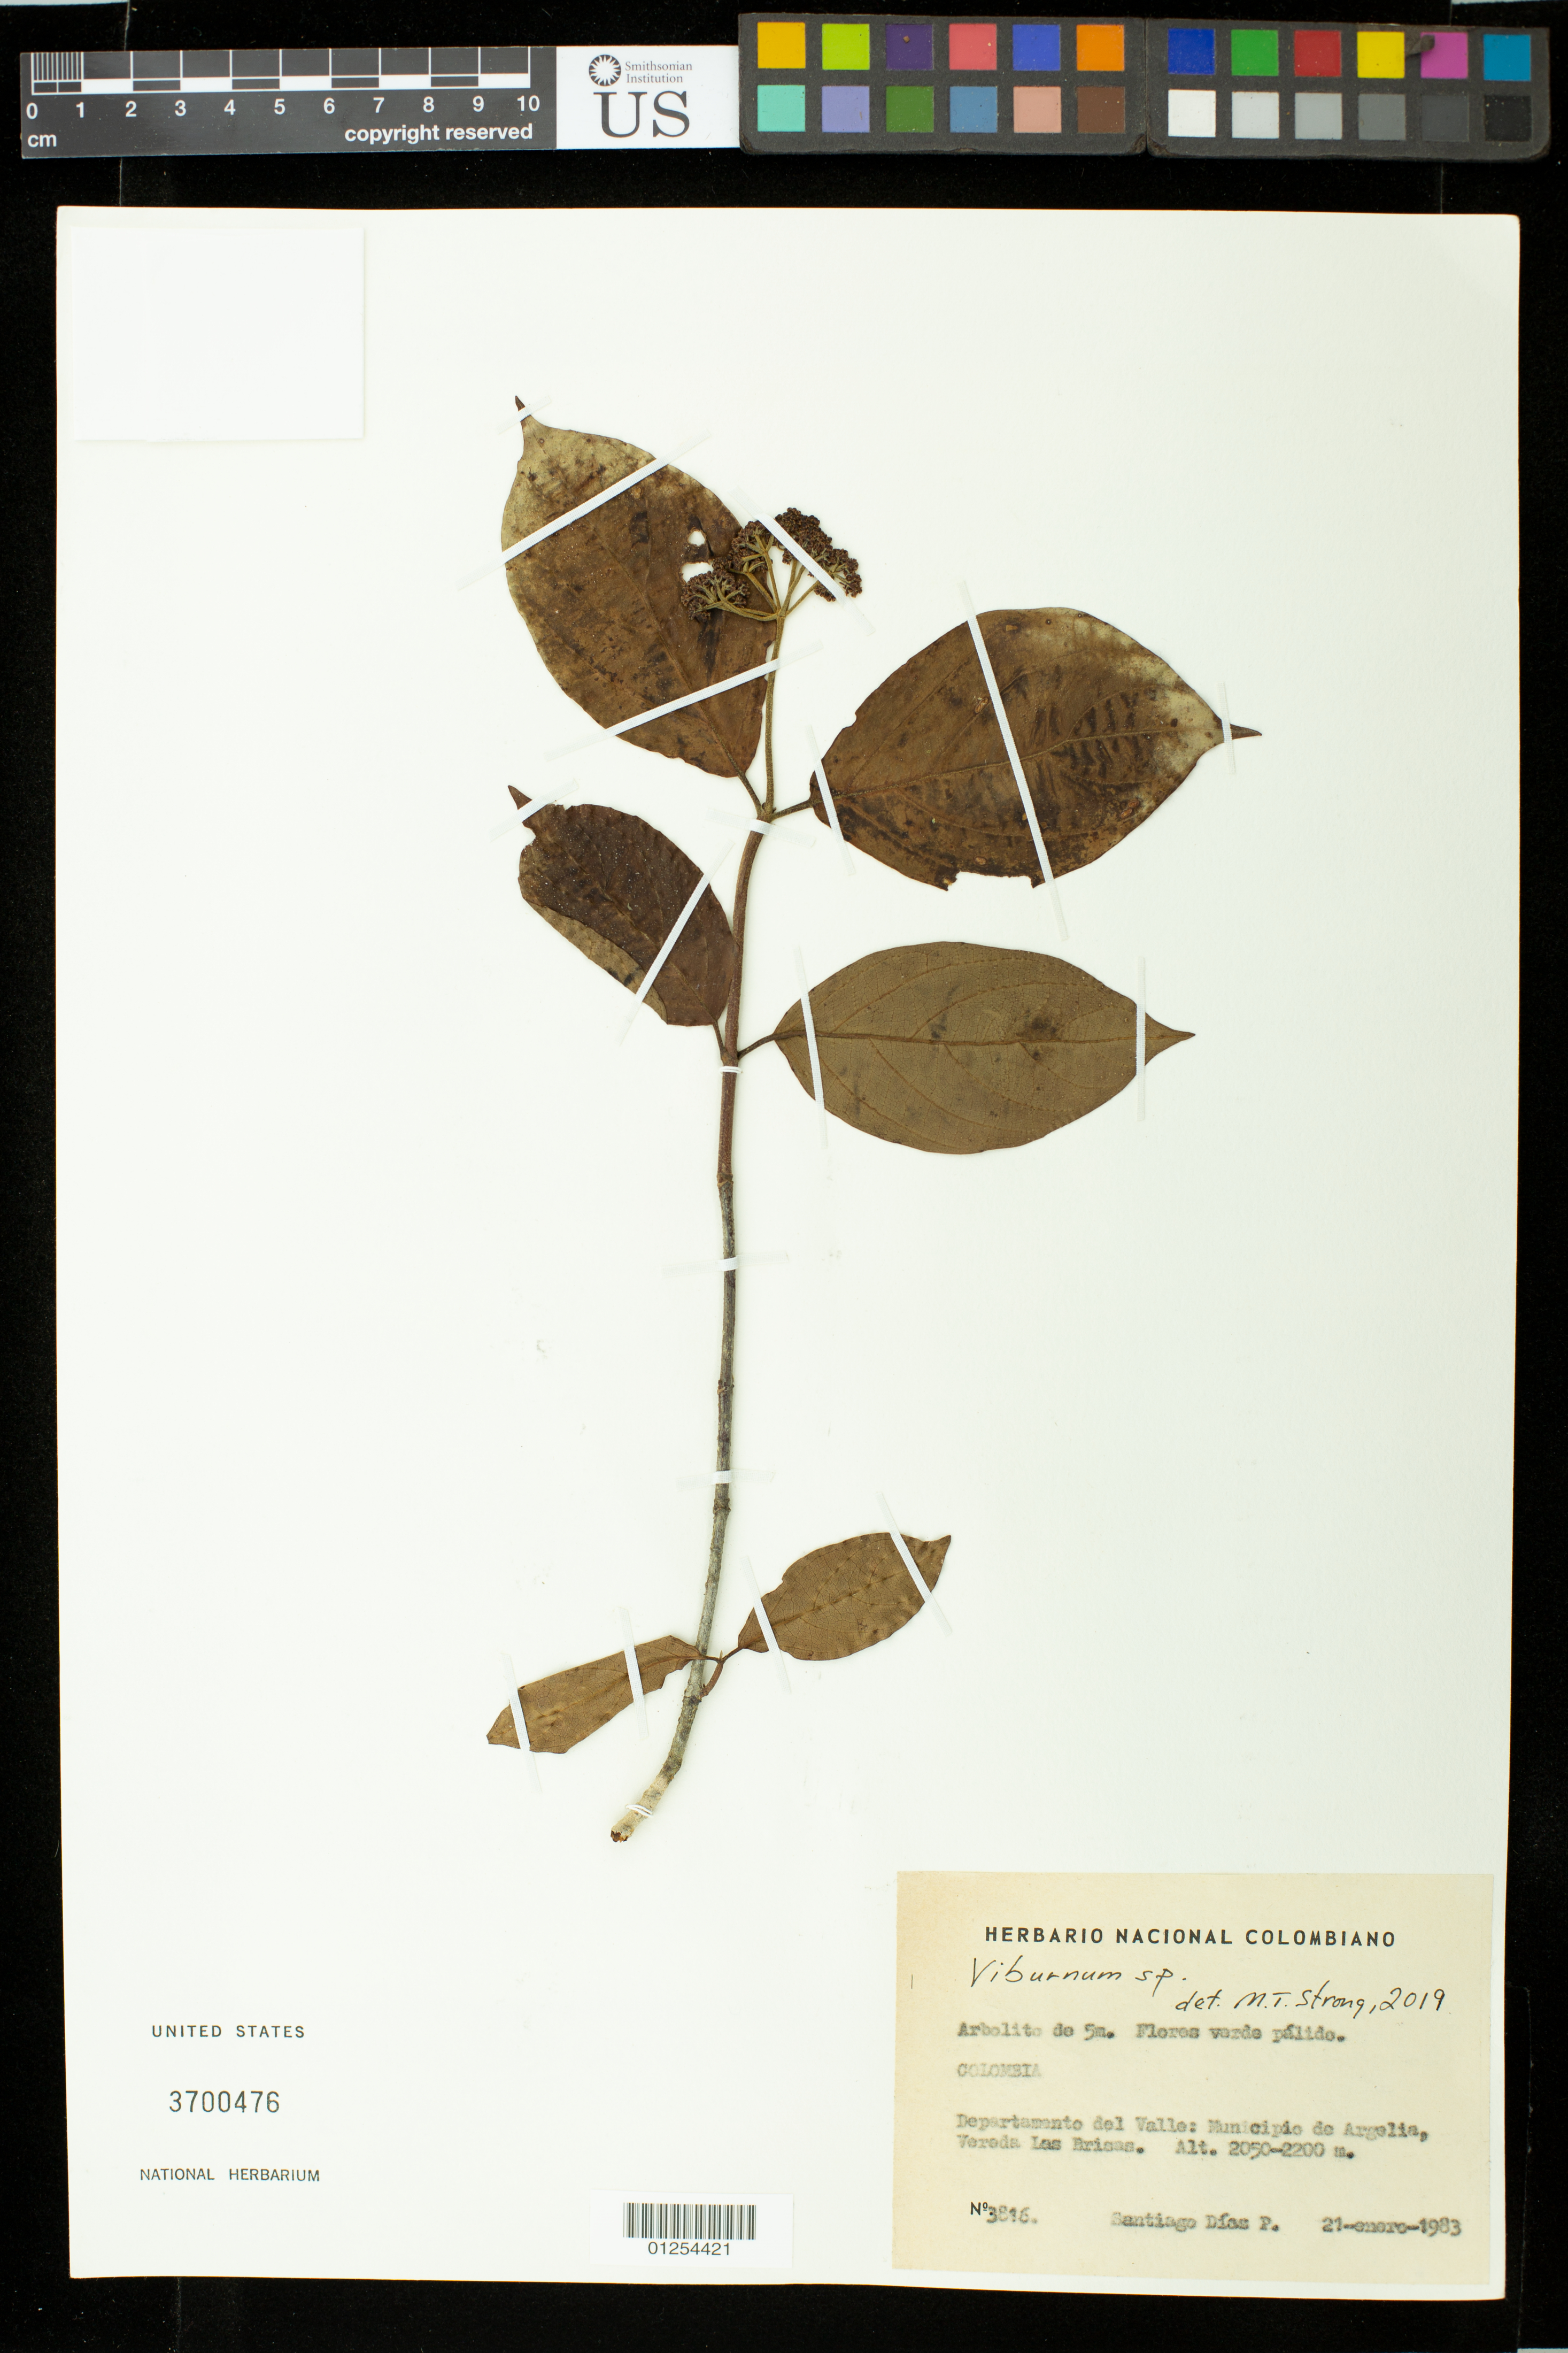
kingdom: Plantae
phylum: Tracheophyta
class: Magnoliopsida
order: Dipsacales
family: Viburnaceae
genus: Viburnum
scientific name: Viburnum sp.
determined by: Strong, Mark T., (BOT), Smithsonian Institution - National Museum of Natural History (UNITED STATES)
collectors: S. Diaz P.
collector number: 3816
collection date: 1983-01-21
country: Colombia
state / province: Valle del Cauca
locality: Departamento del Valle: Municipio de Argelia, Vereda Las Brisas.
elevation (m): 2050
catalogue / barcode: US 3700476